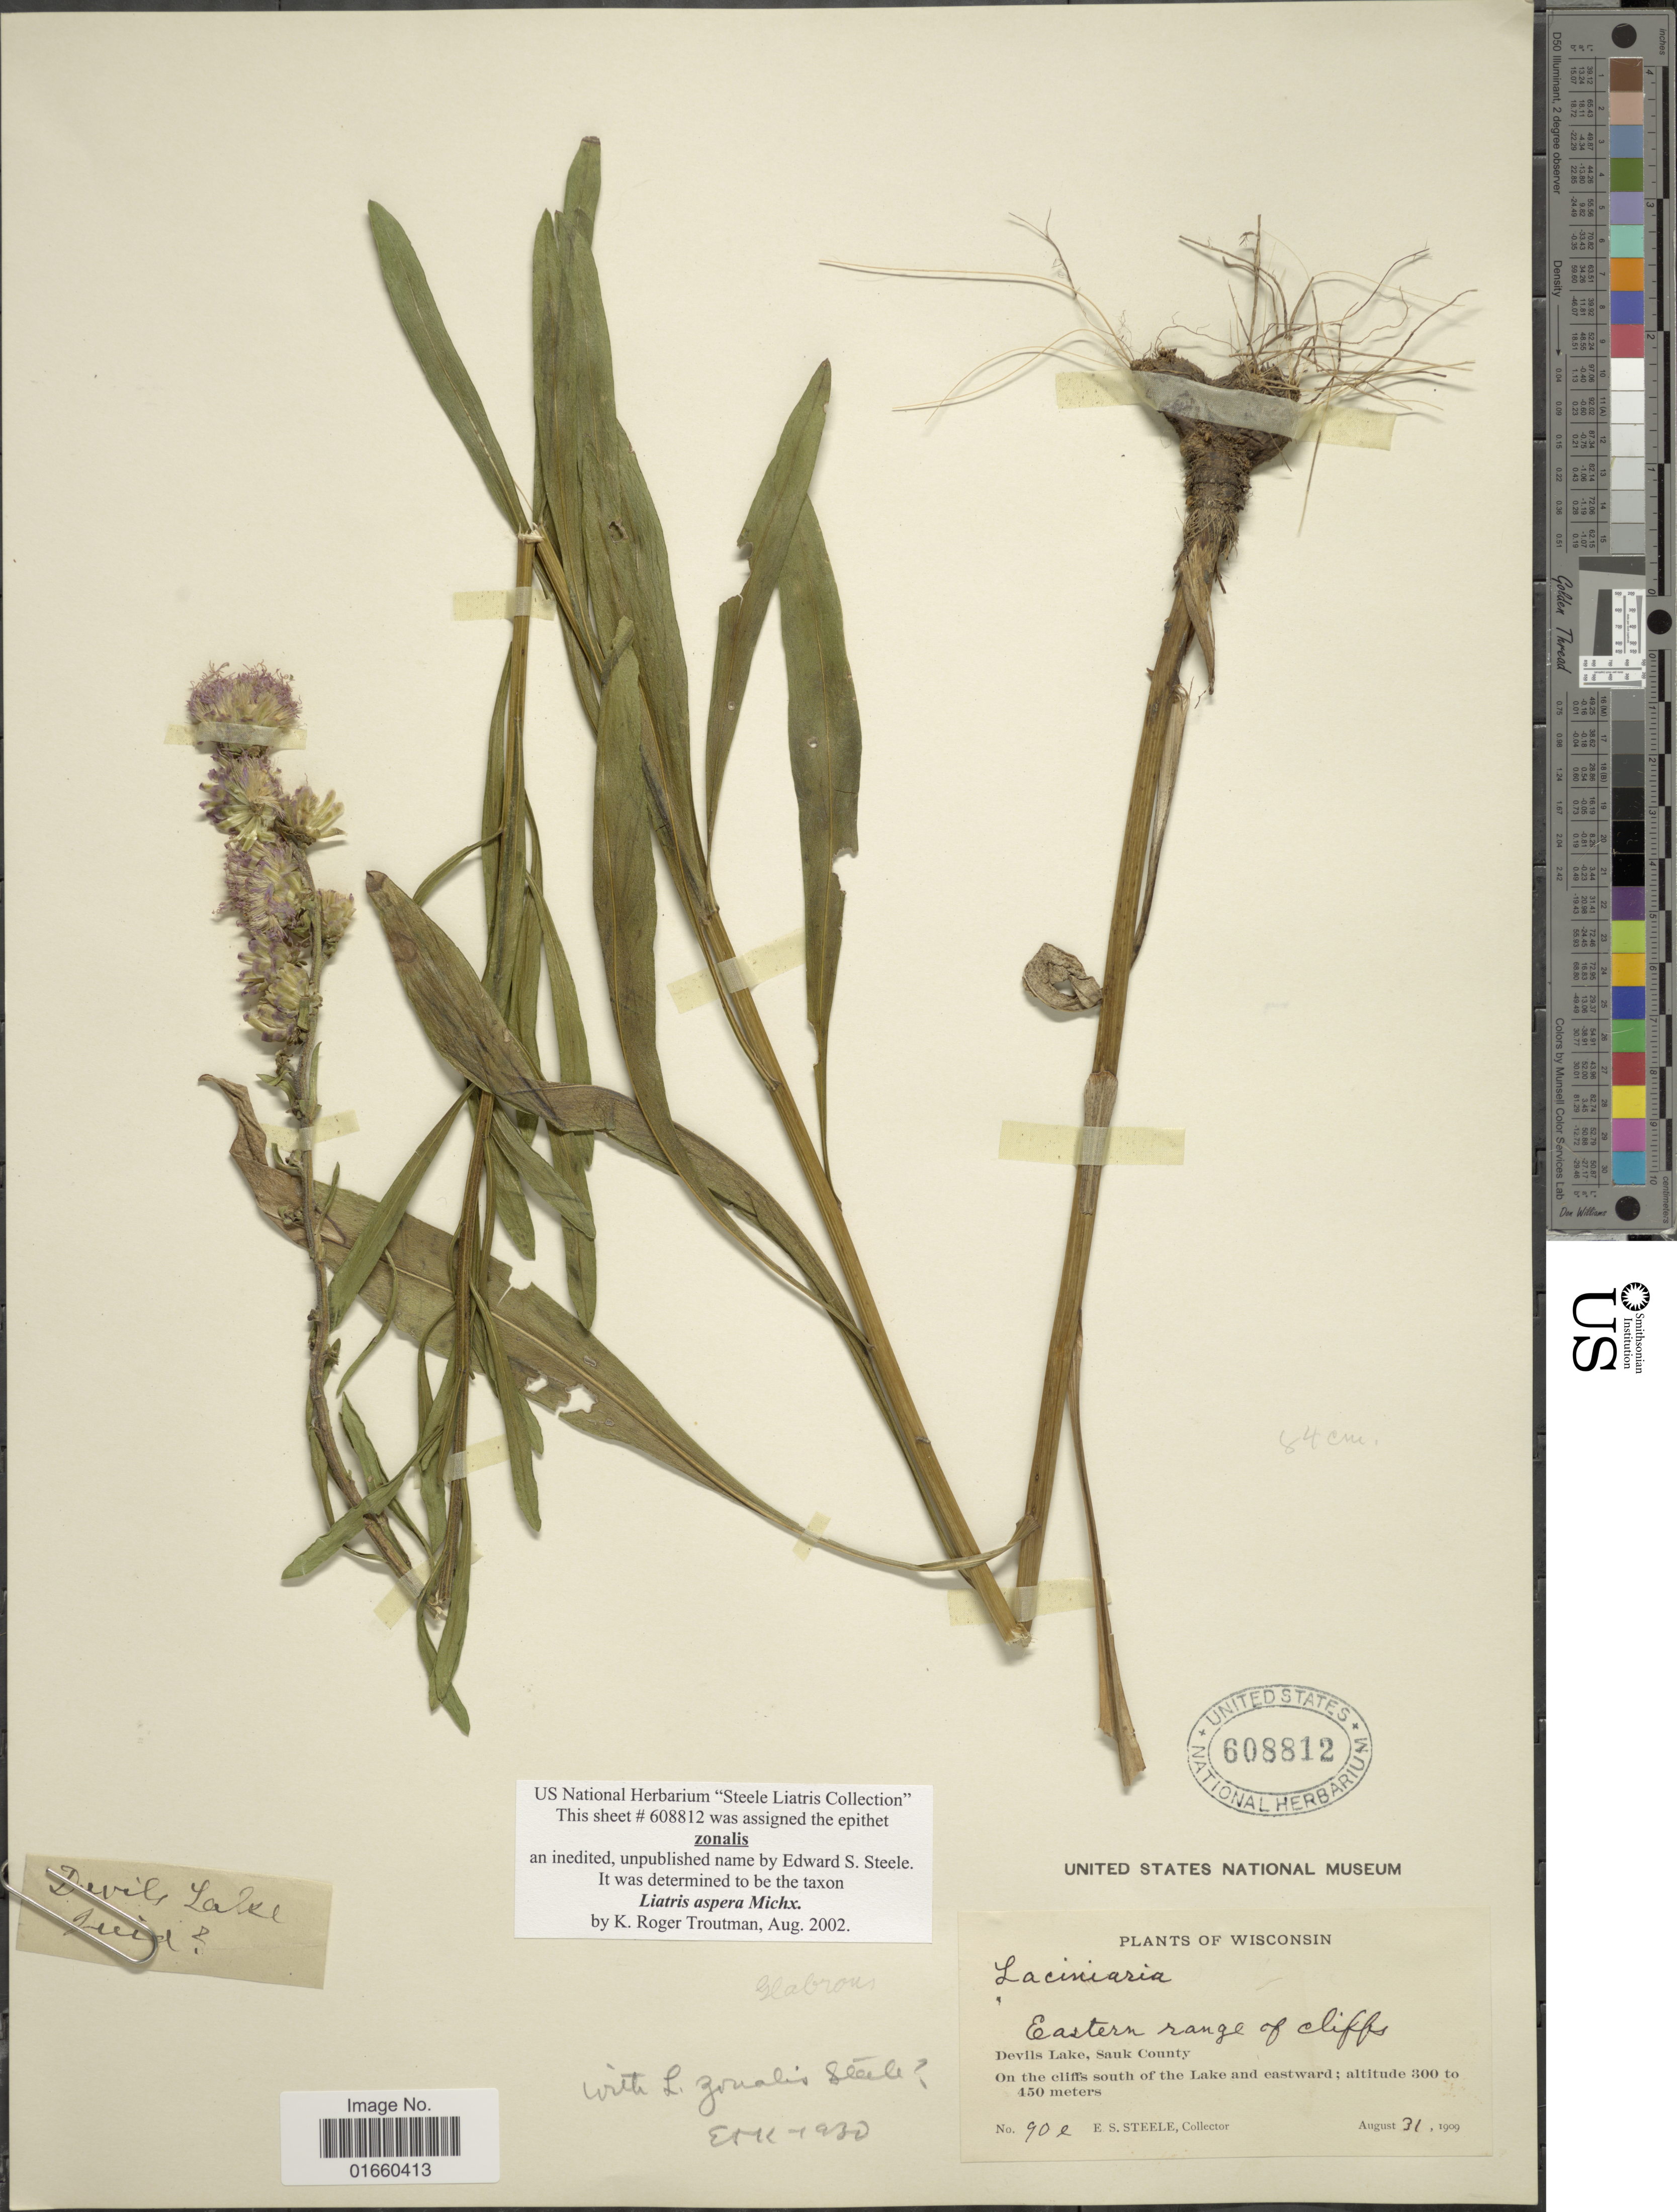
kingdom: Plantae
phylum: Tracheophyta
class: Magnoliopsida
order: Asterales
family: Asteraceae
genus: Liatris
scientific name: Liatris aspera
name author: Michx.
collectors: E. Steele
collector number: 90e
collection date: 1909-08-31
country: United States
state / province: Wisconsin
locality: Eastern range of cliffs, Devils Lake, Sauk County, On the cliffs south of the Lake and eastward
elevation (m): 300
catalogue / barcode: US 608812